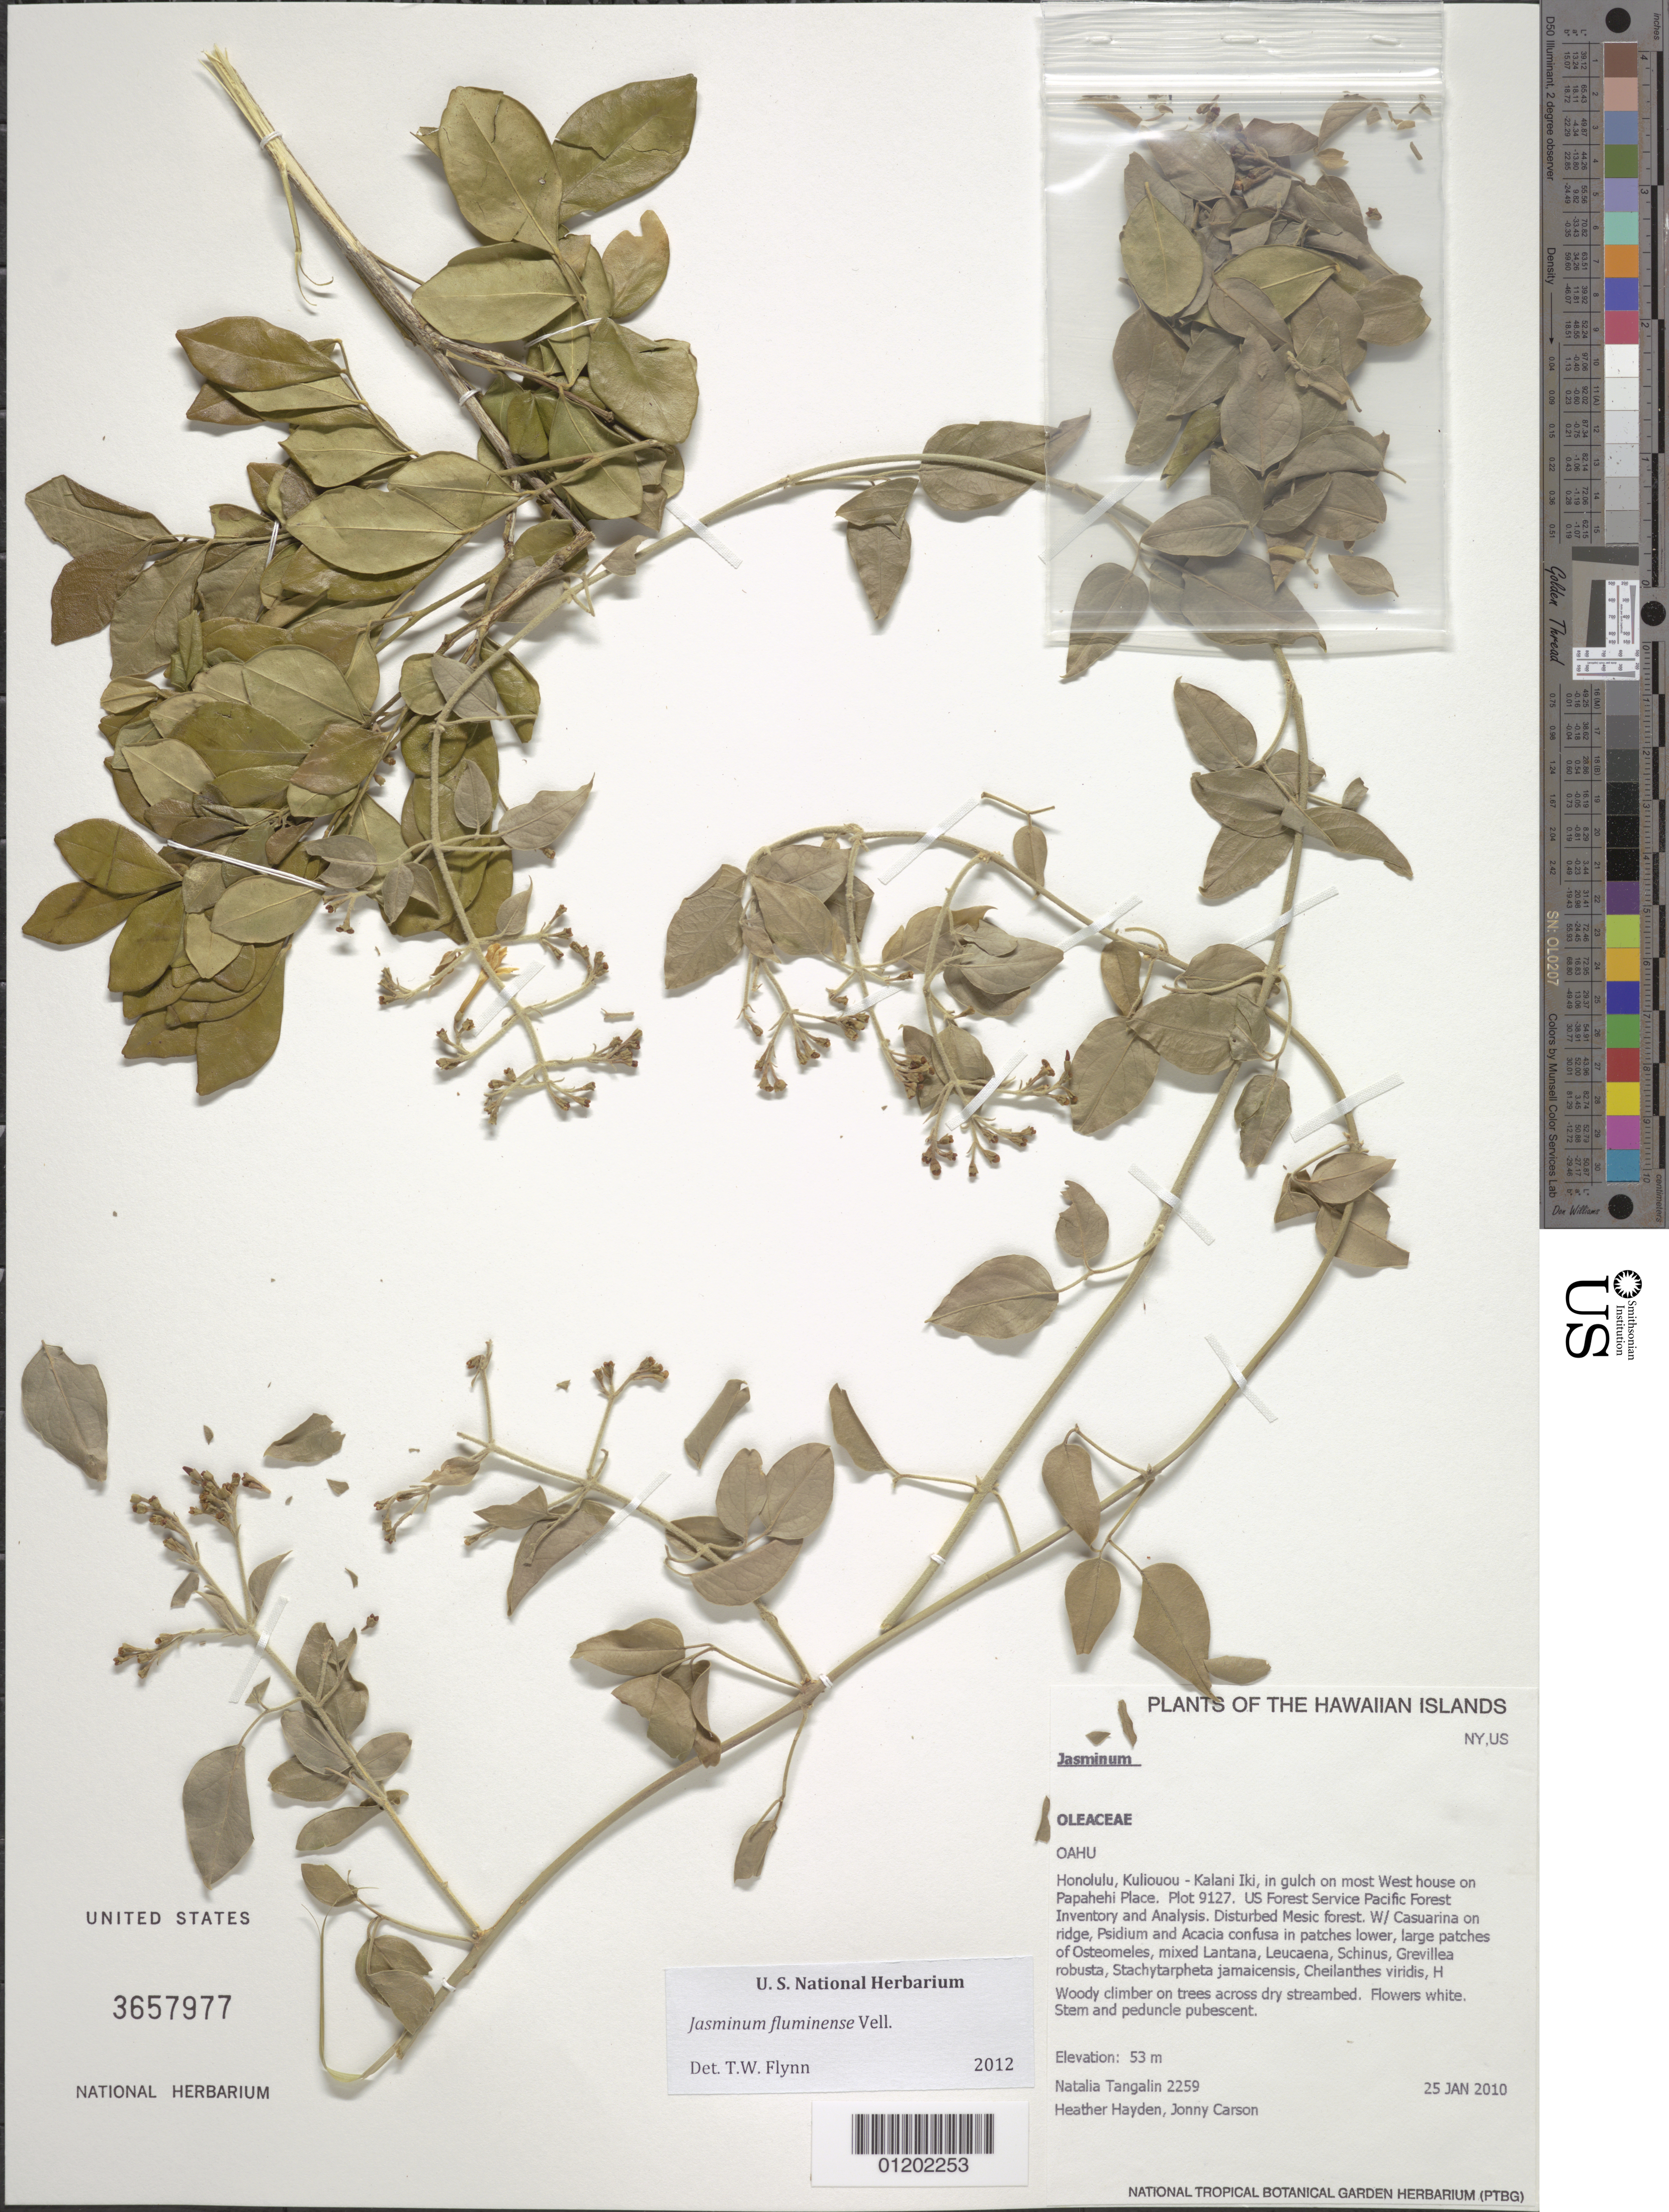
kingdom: Plantae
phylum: Tracheophyta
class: Magnoliopsida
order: Lamiales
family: Oleaceae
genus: Jasminum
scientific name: Jasminum fluminense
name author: Vell.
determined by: Flynn, T. W.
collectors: N. Tangalin, H. Hayden & J. Carson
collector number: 2259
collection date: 2010-01-25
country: United States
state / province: Hawaii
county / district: Honolulu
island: Oahu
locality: Honolulu, Kuliouou-Kalani Iki, in gulch on most west house on Papahehi Place, Plot 9127, US Forest Service Pacific Forest Inventory and Analysis.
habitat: Disturbed mesic forest.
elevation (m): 53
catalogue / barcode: US 3657977